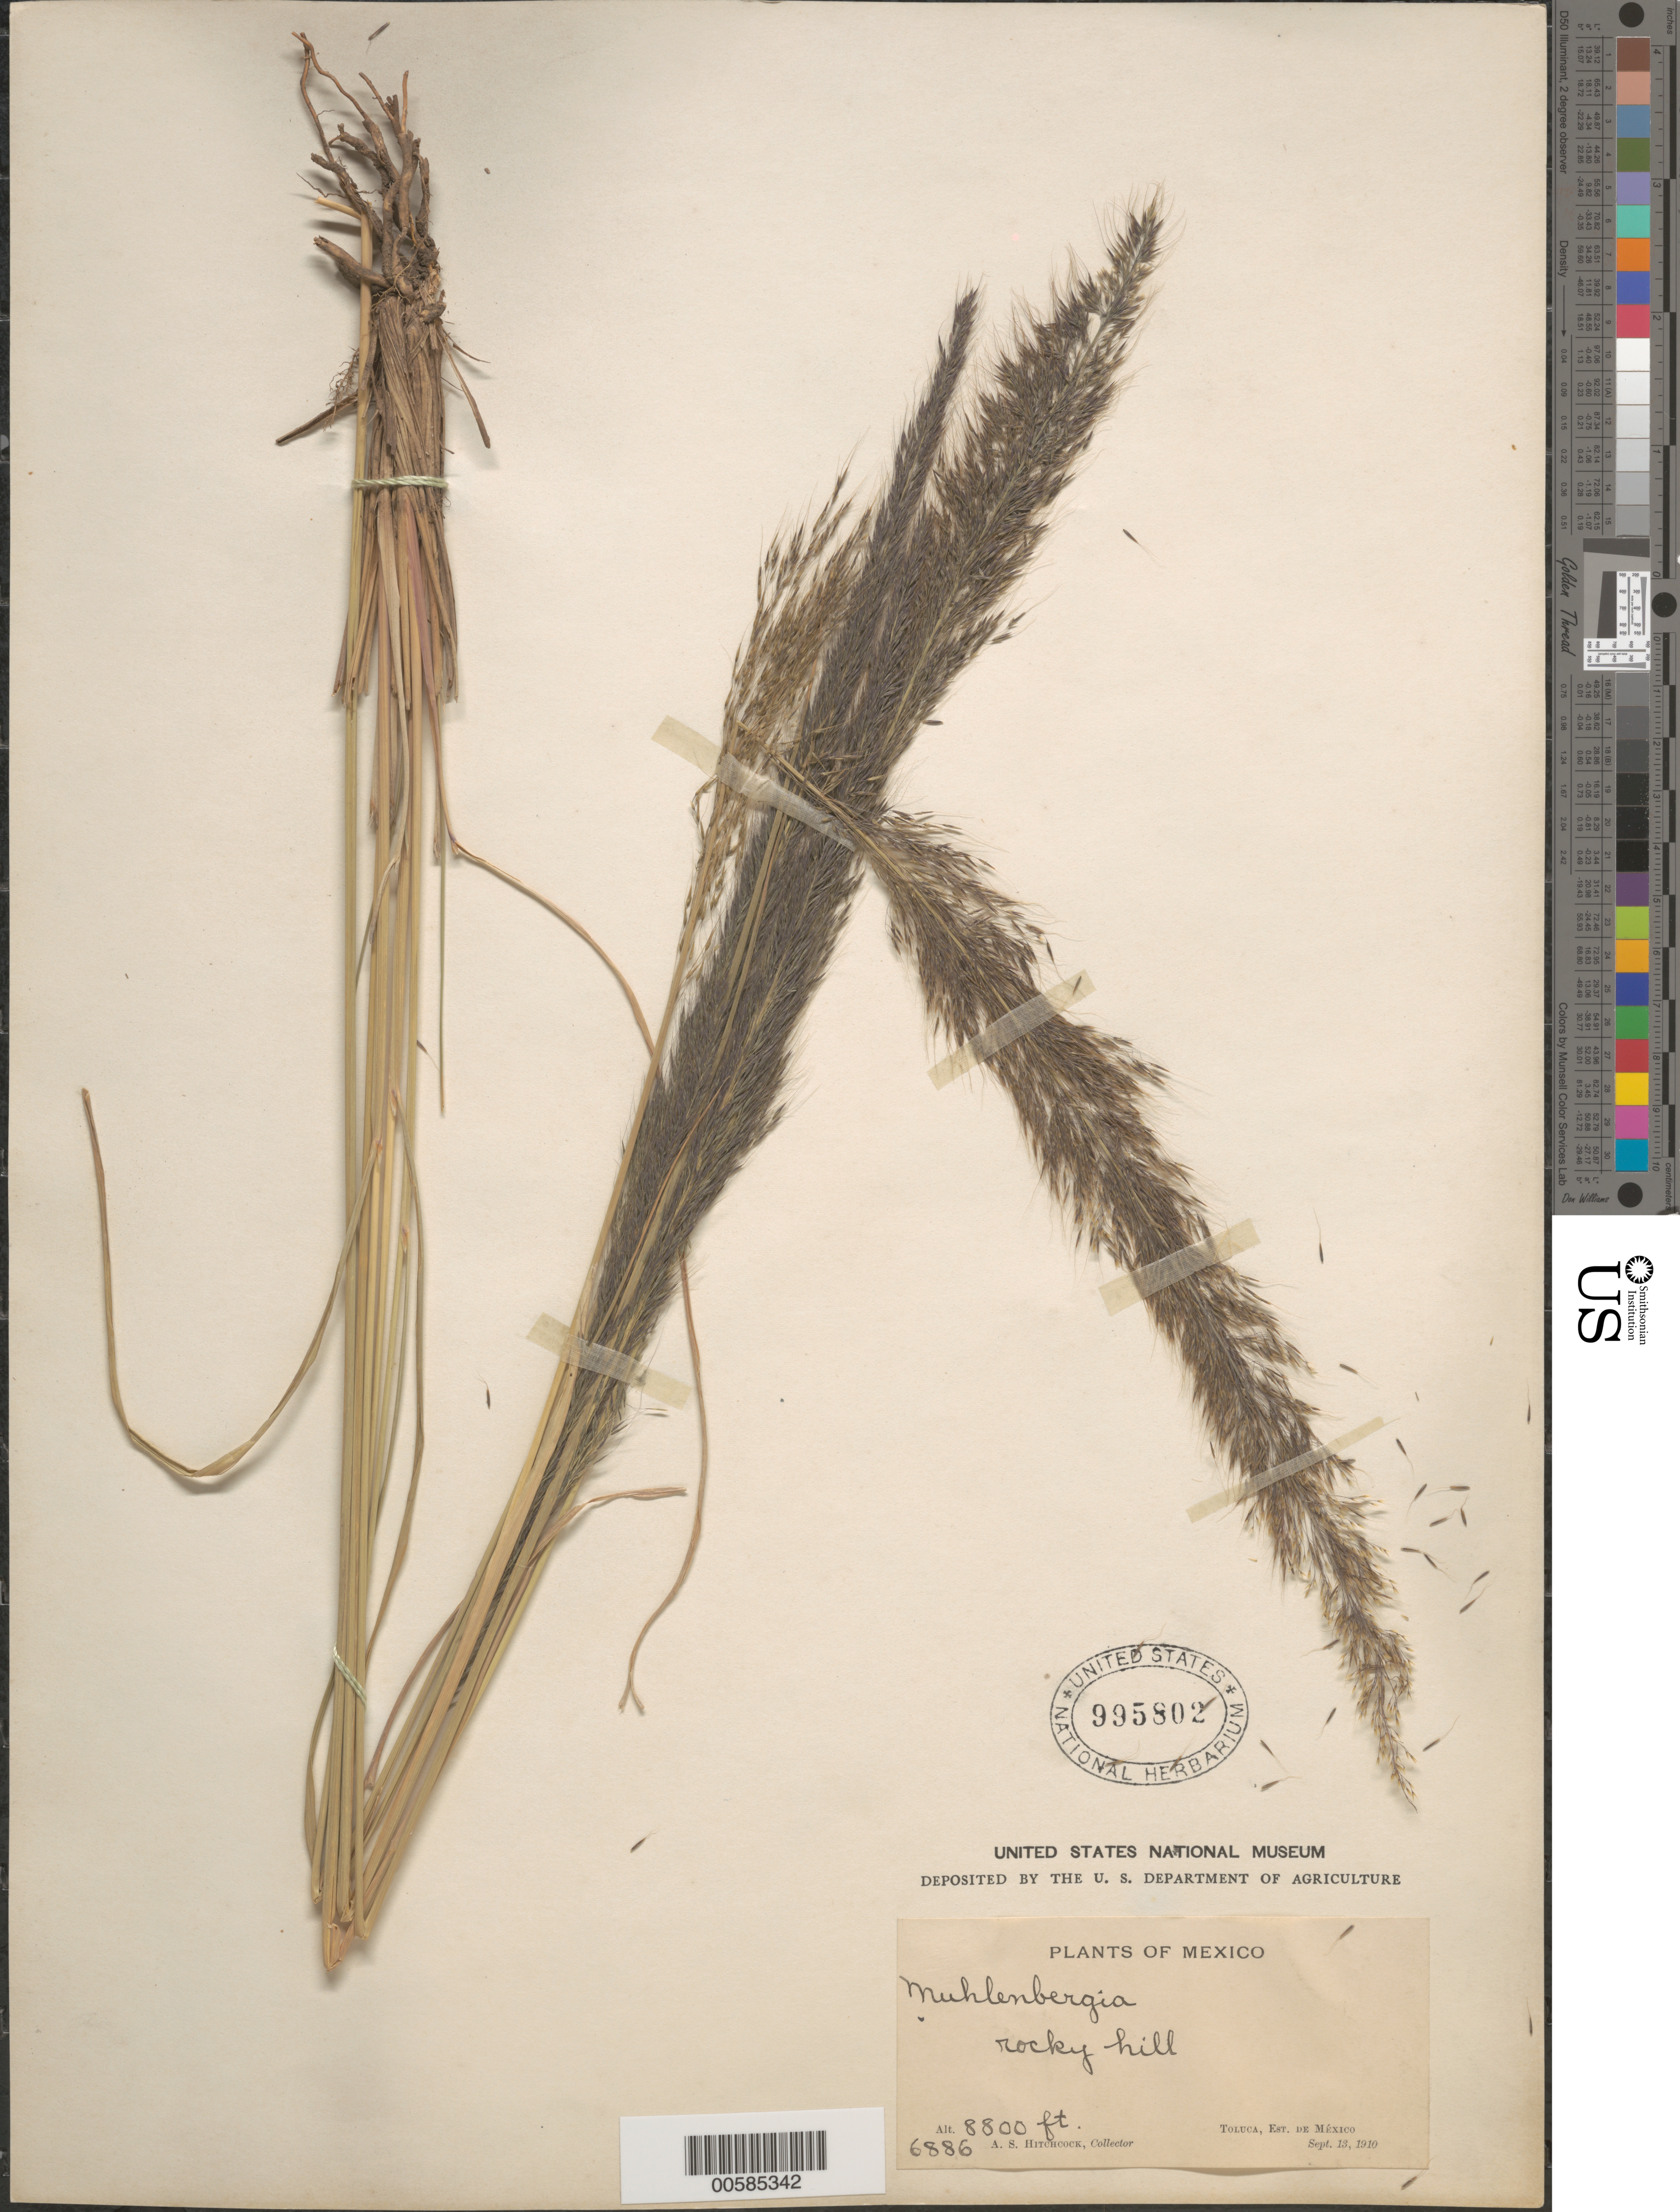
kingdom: Plantae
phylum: Tracheophyta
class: Liliopsida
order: Poales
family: Poaceae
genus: Muhlenbergia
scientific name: Muhlenbergia glabrata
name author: (Kunth) Trin.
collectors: A. S. Hitchcock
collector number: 6886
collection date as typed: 18 Sep 1910 or 13 Sep 1910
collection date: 1910-09-13 or 1910-09-18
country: Mexico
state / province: México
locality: Toluca.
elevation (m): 2682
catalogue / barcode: US 995802